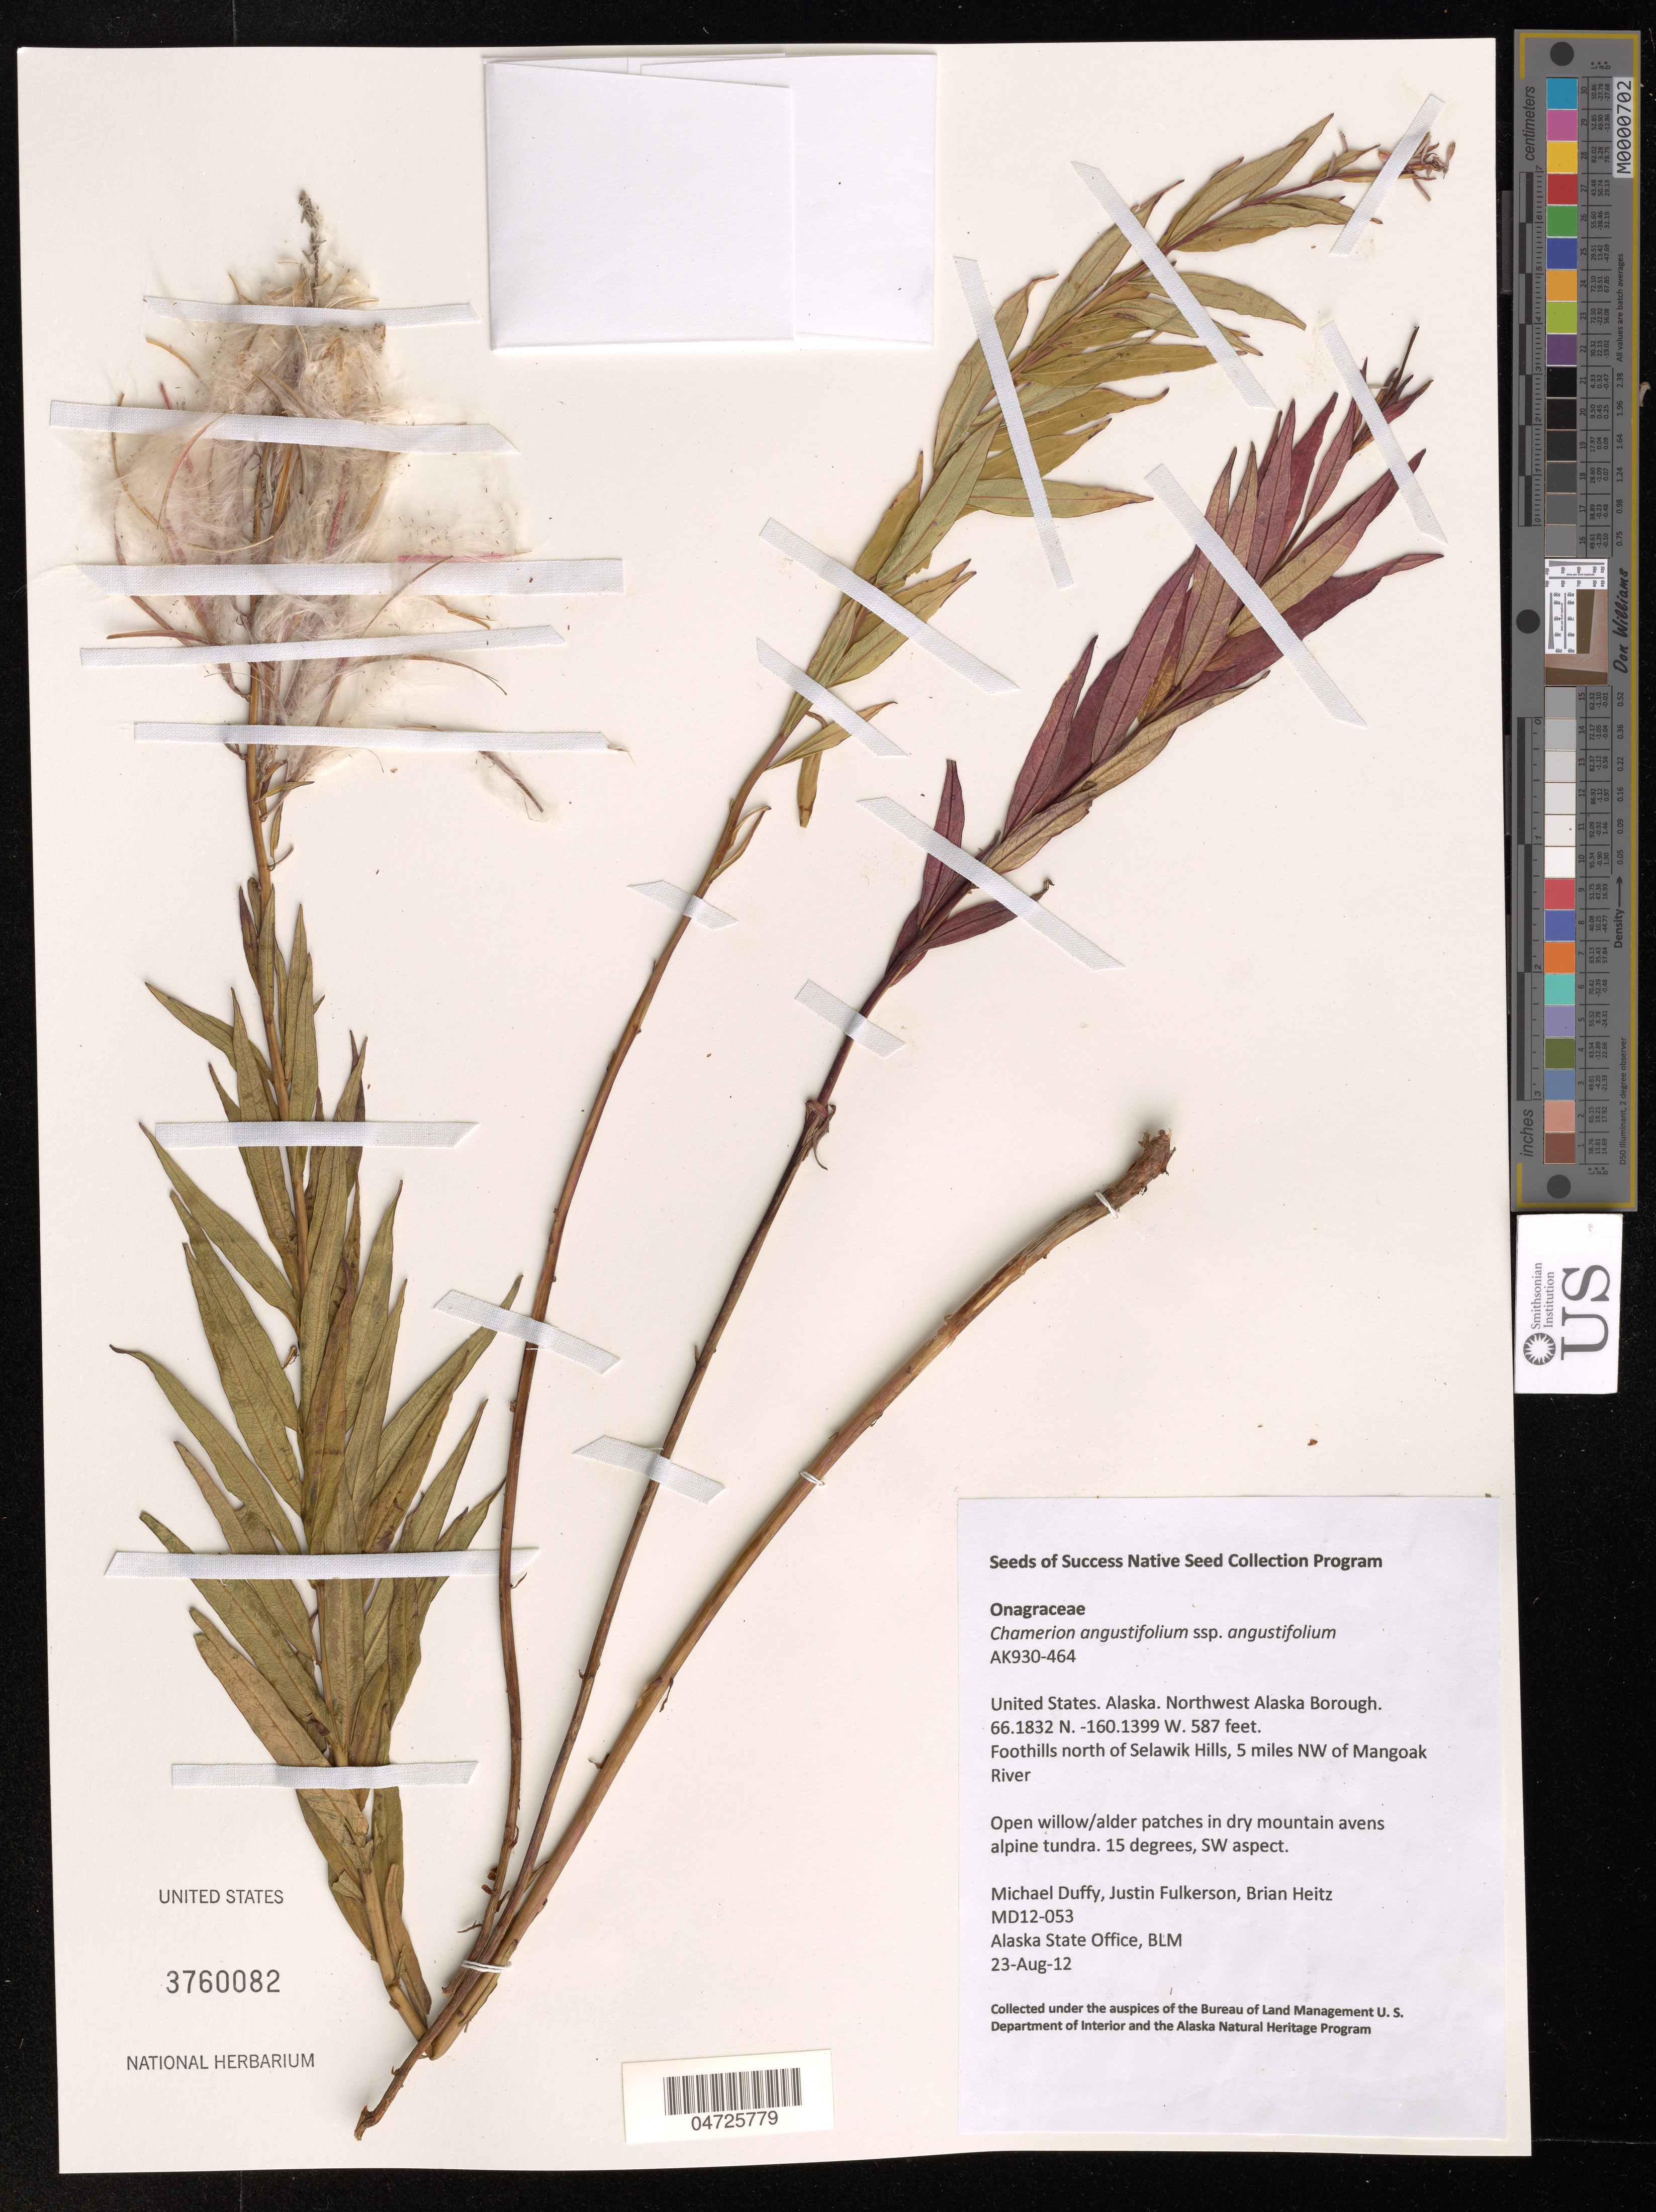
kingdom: Plantae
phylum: Tracheophyta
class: Magnoliopsida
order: Myrtales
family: Onagraceae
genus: Chamerion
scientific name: Chamerion angustifolium subsp. angustifolium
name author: (L.) Holub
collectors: M. Duffy, J. Fulkerson & B. Heitz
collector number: MD12-053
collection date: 2012-08-23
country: United States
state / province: Alaska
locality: Northwest Alaska Borough. Foothills north of Selawik Hills, 5 miles NW of Mangoak River.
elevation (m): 179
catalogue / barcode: US 3760082